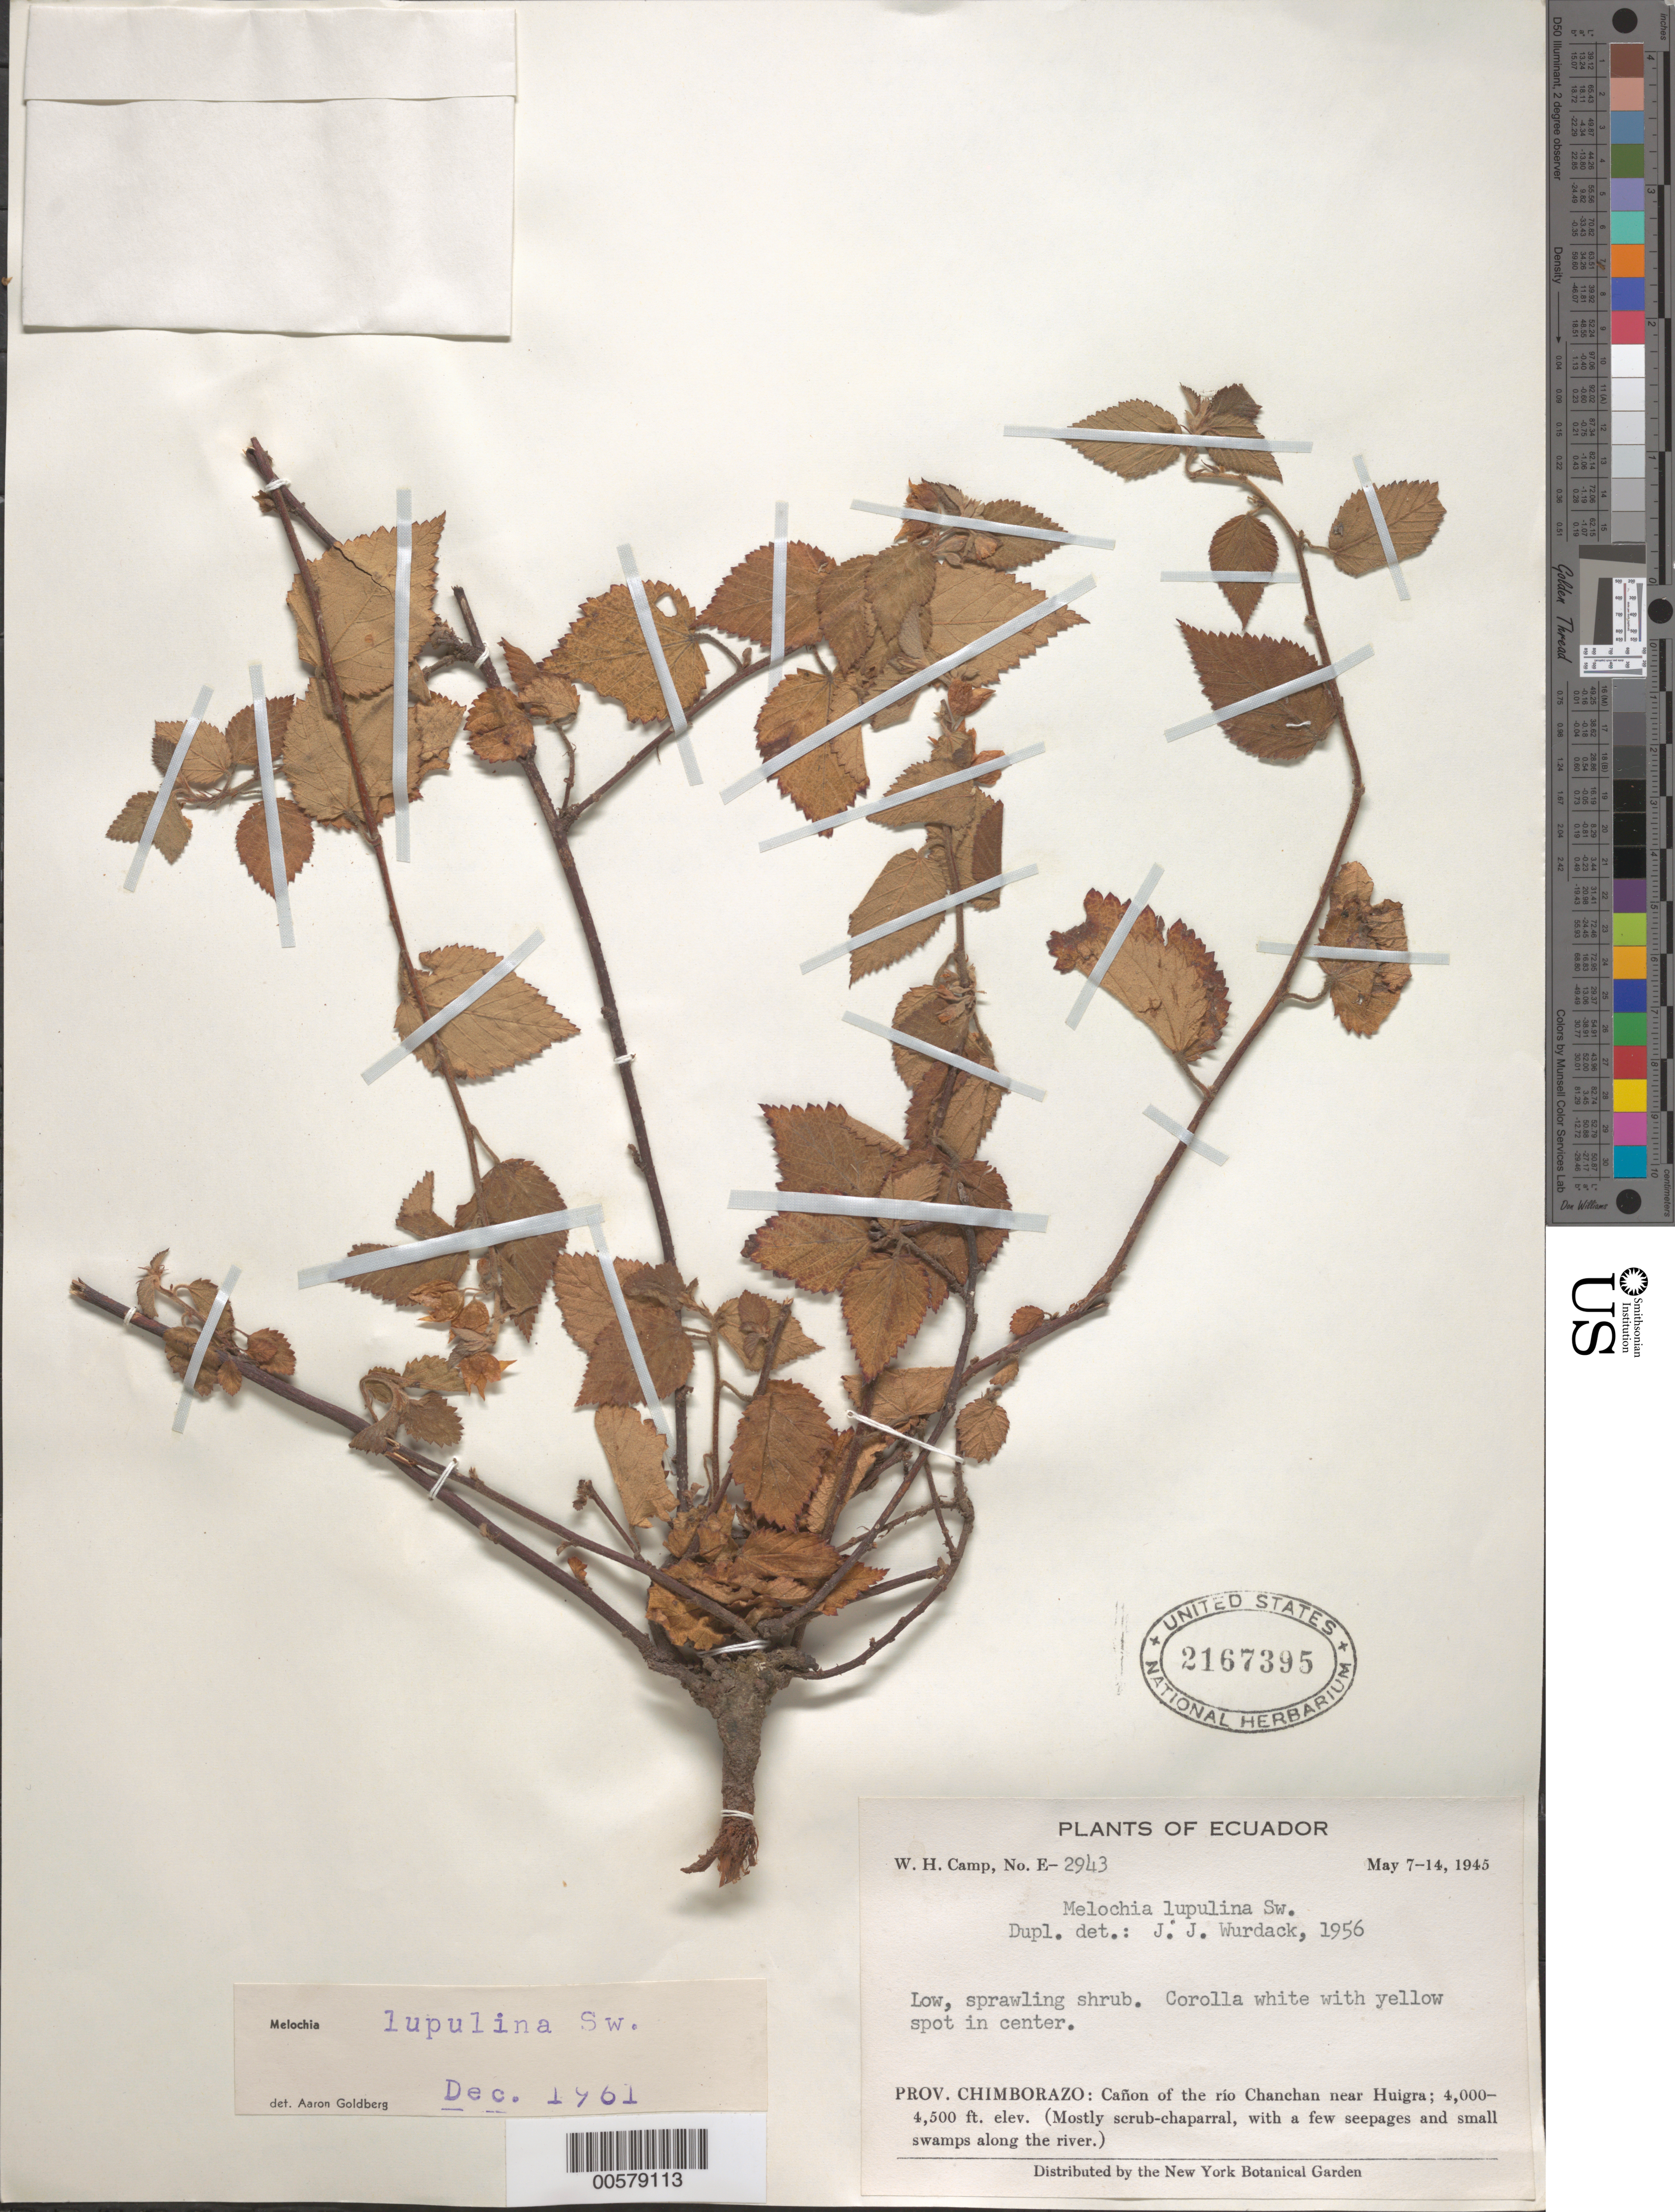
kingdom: Plantae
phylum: Tracheophyta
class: Magnoliopsida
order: Malvales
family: Malvaceae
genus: Melochia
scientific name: Melochia lupulina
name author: Sw.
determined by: Goldberg, Aaron, (US), NMNH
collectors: W. H. Camp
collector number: E-2943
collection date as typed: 07 May 1945 to 14 May 1945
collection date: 1945-05-07/1945-05-14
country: Ecuador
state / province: Chimborazo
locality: Cañon of the Río Chanchan near Huigra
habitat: Mostly scrub-chaparral, with a few seepages and small swamps along the river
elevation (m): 1219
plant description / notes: US, NY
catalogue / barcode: US 2167395